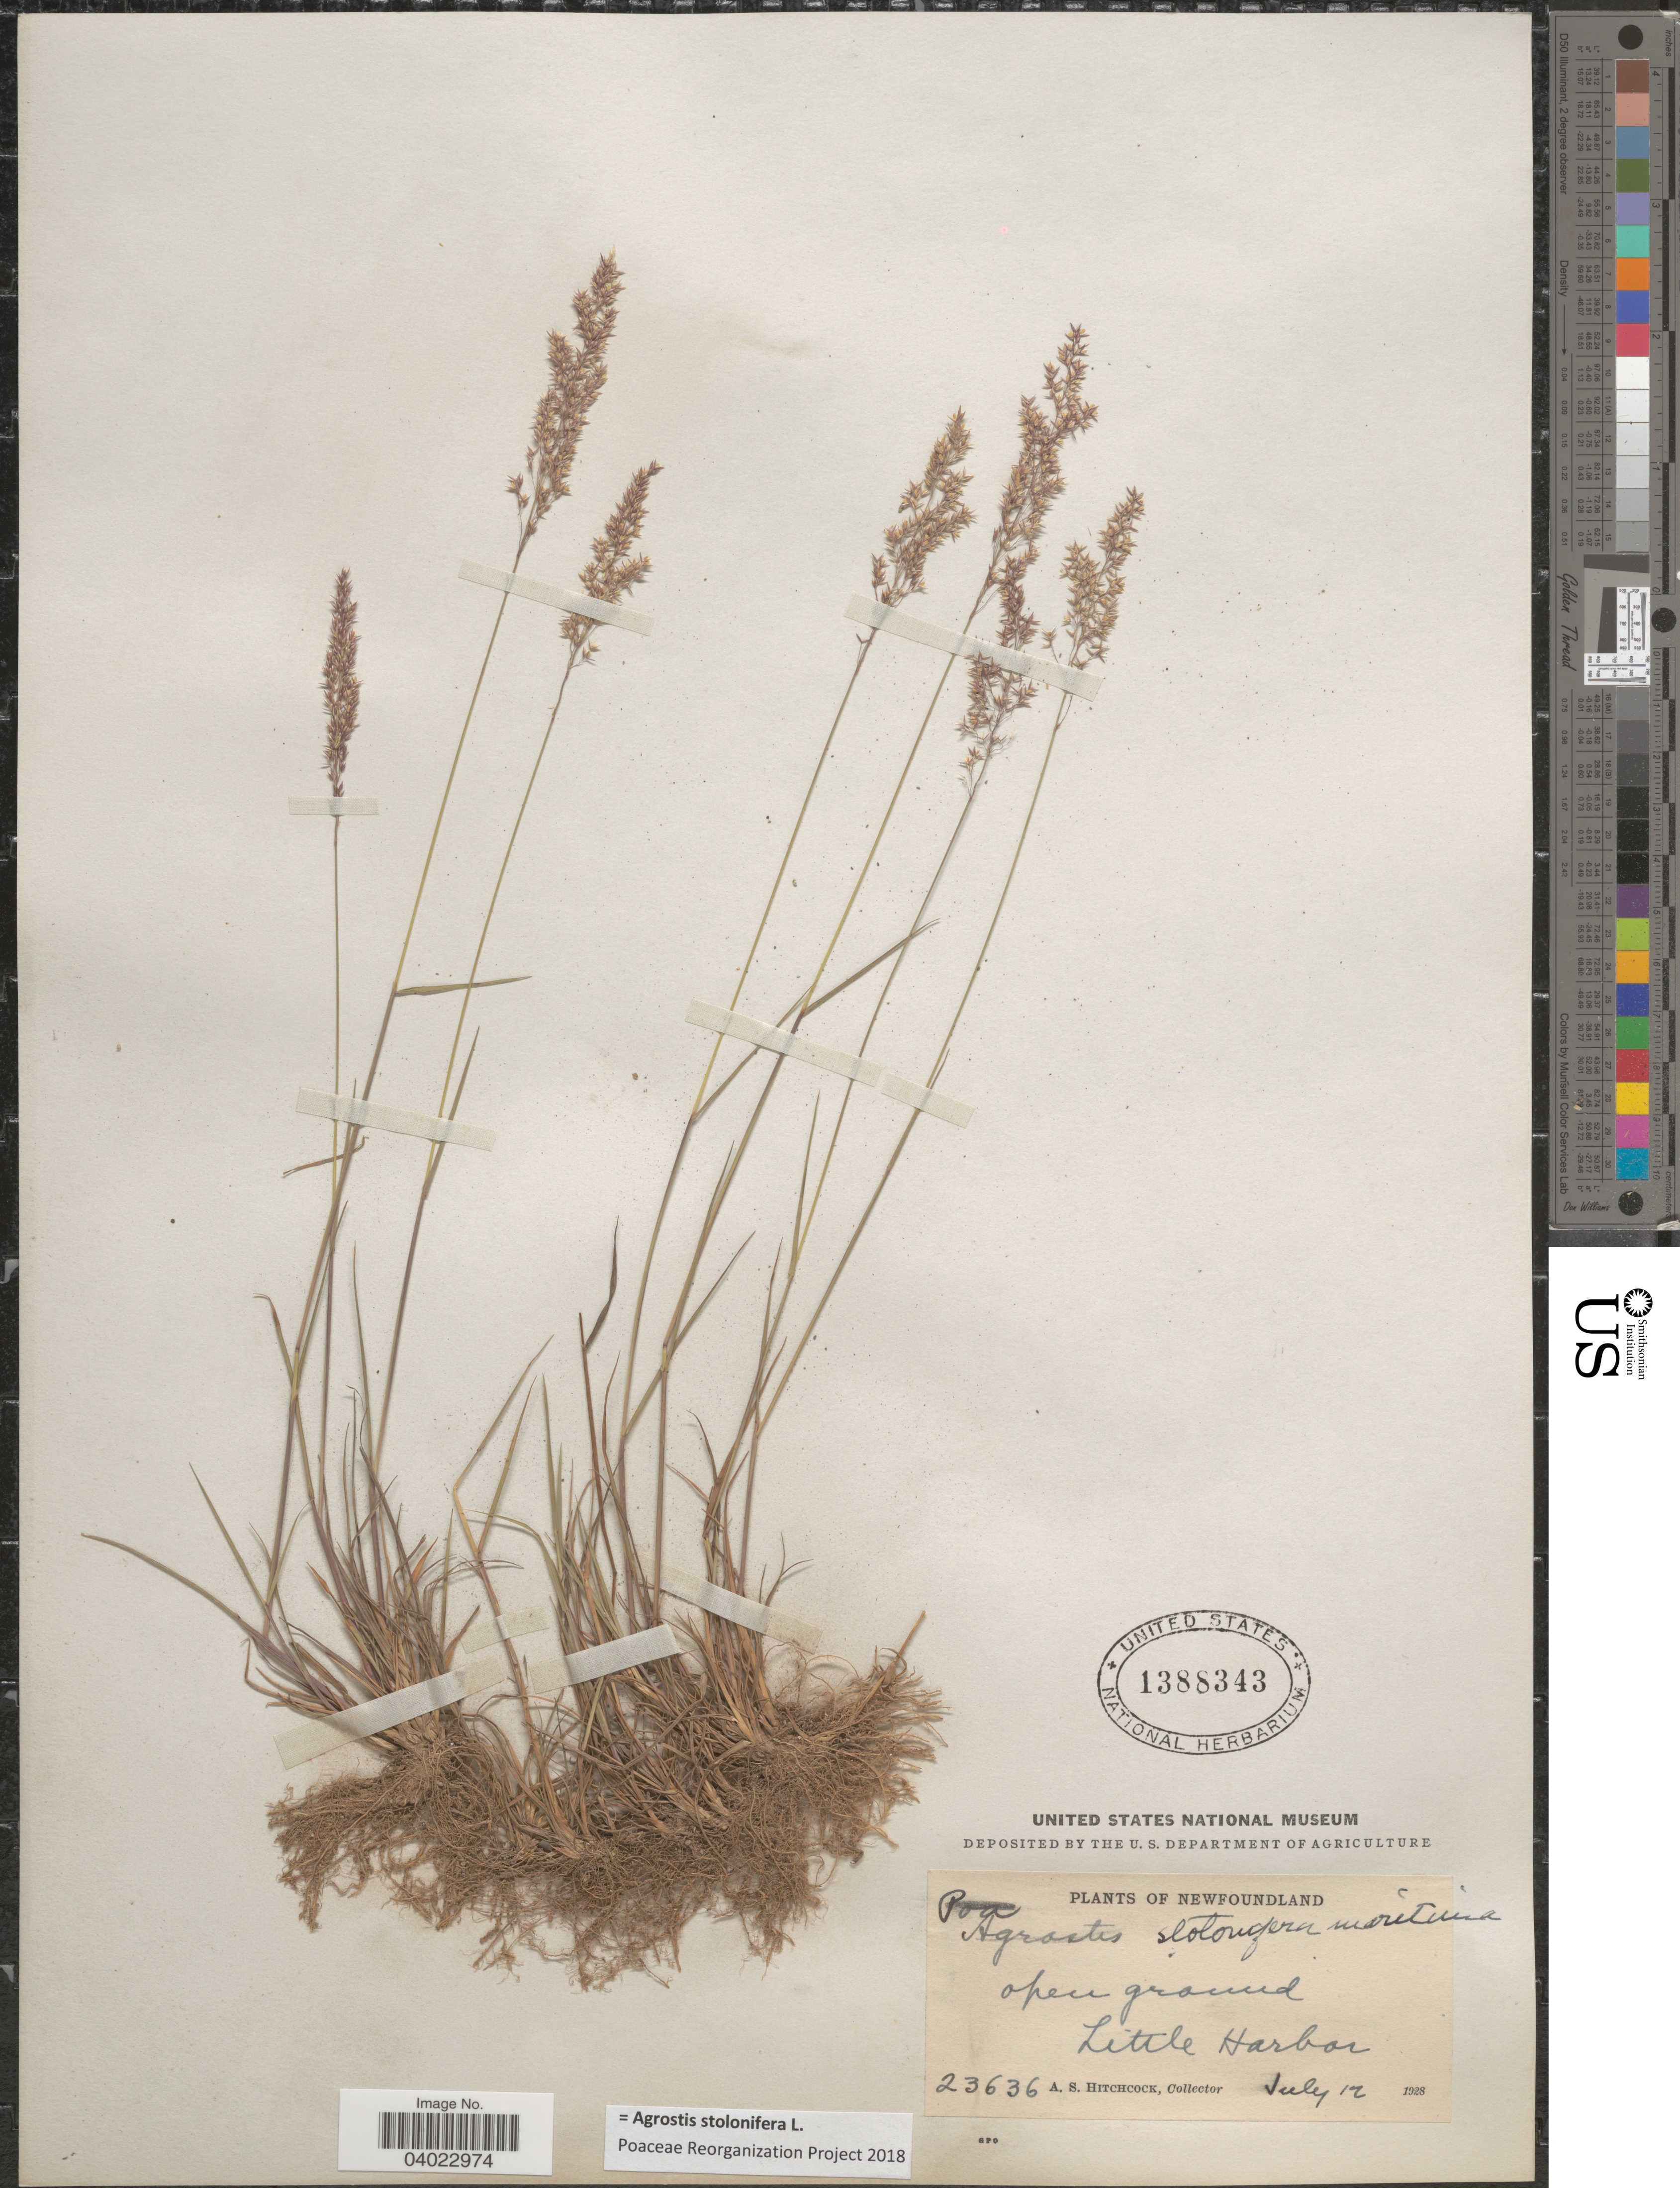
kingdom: Plantae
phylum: Tracheophyta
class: Liliopsida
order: Poales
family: Poaceae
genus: Agrostis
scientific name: Agrostis stolonifera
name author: L.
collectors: A. S. Hitchcock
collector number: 23636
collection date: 1928-07-12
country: Canada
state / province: Newfoundland and Labrador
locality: Little Harbor.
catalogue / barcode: US 1388343